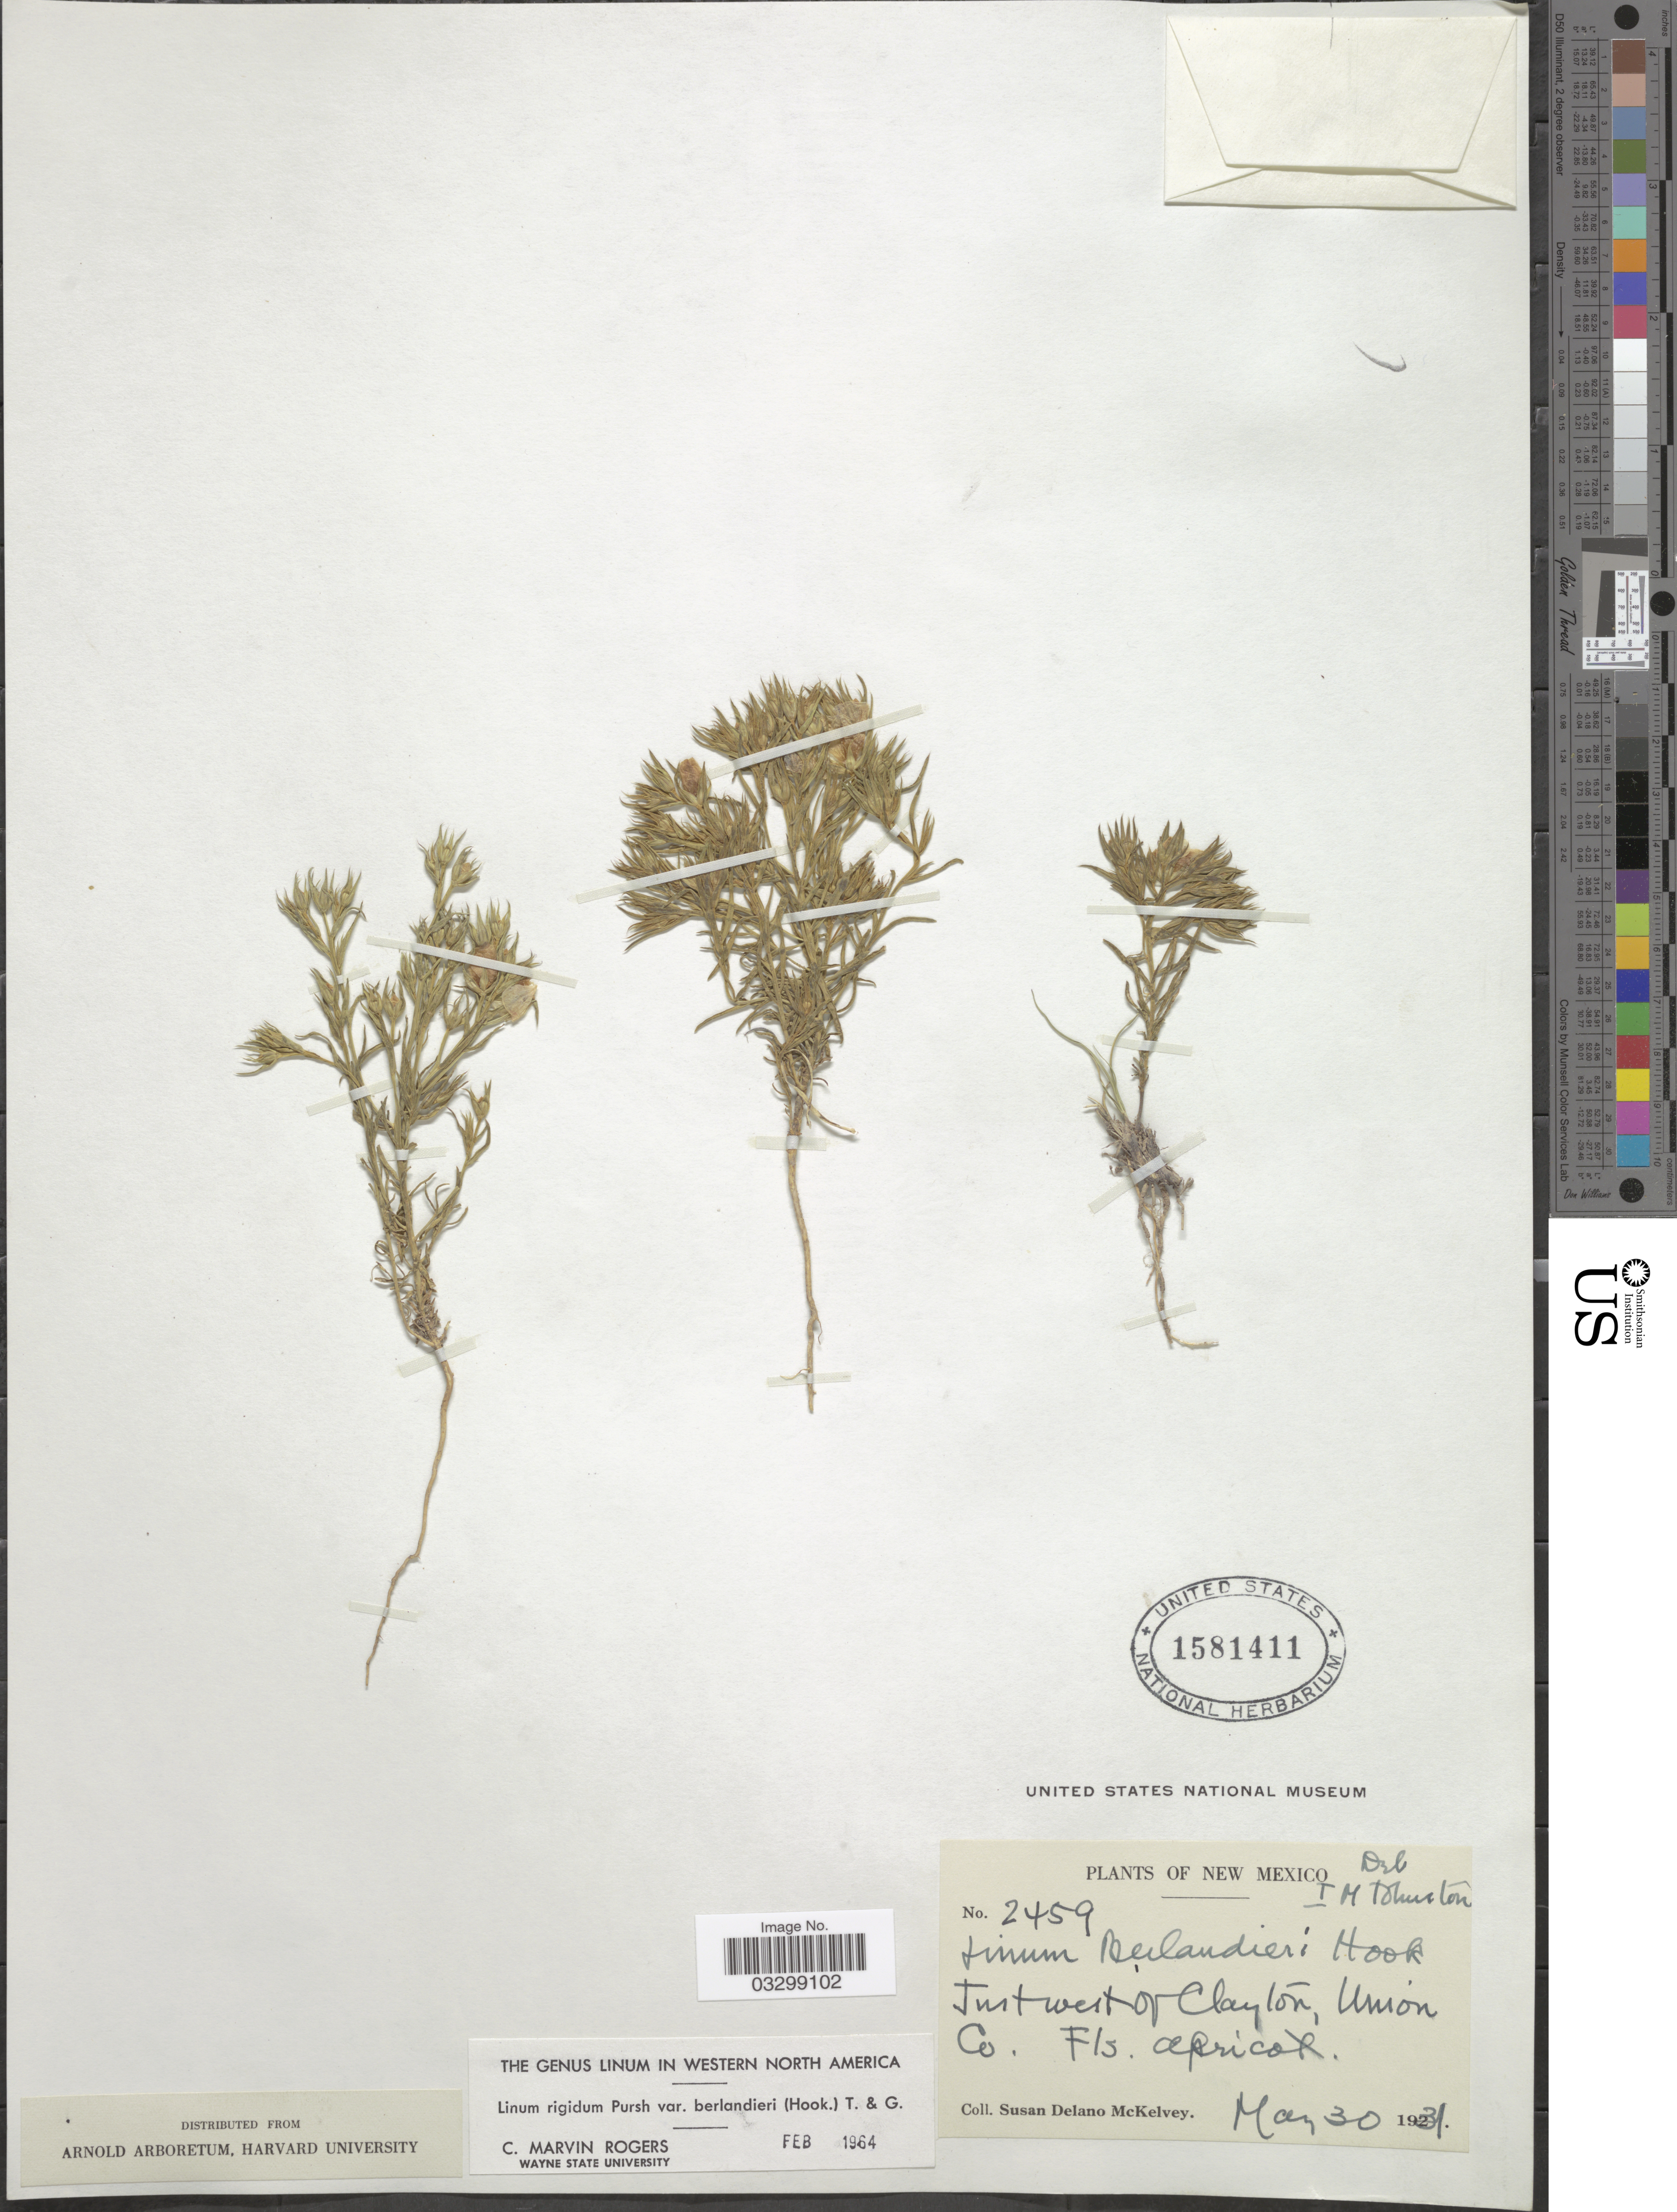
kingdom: Plantae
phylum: Tracheophyta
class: Magnoliopsida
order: Malpighiales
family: Linaceae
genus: Linum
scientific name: Linum rigidum var. berlandieri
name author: Pursh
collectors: S. A. McKelvey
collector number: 2459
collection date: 1931-03-30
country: United States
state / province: New Mexico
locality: Just west of Clayton, Union Co.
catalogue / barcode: US 1581411